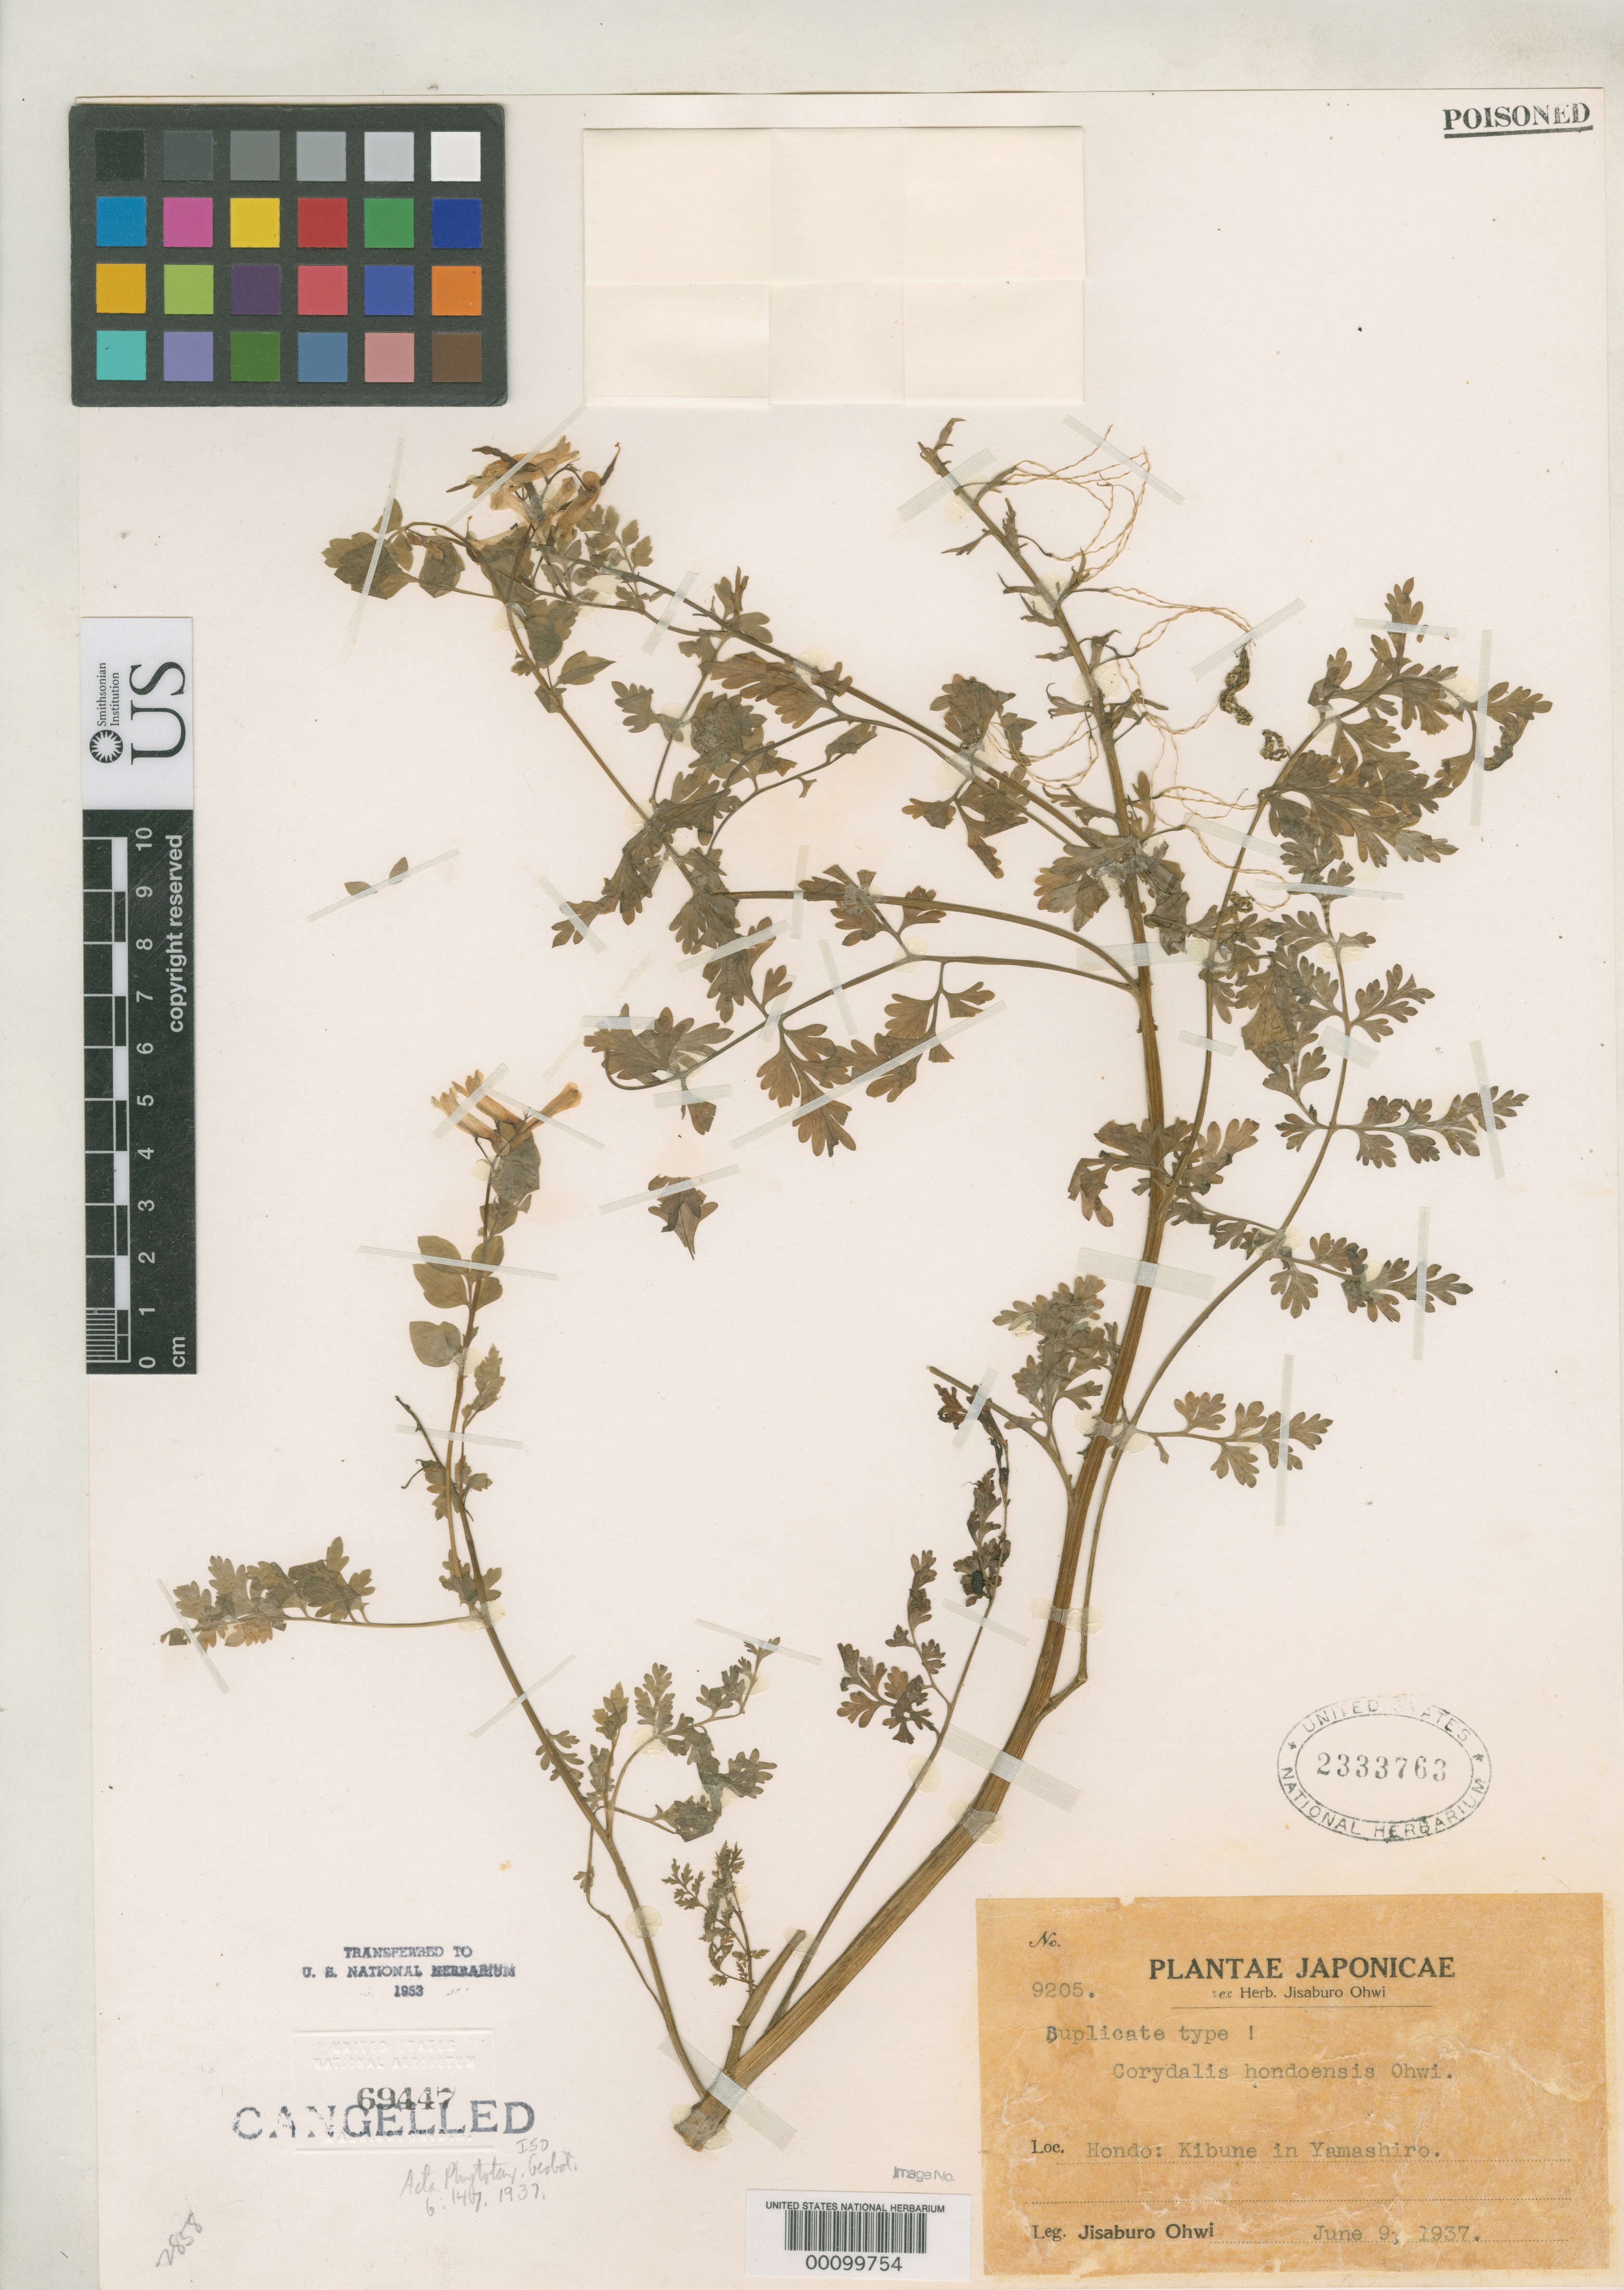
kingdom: Plantae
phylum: Tracheophyta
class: Magnoliopsida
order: Ranunculales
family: Papaveraceae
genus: Corydalis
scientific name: Corydalis hondoensis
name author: Ohwi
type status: Isotype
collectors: J. Ohwi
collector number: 9205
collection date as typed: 09 Jun 1937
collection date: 1937-06-09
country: Japan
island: Honshu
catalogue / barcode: US 2333763